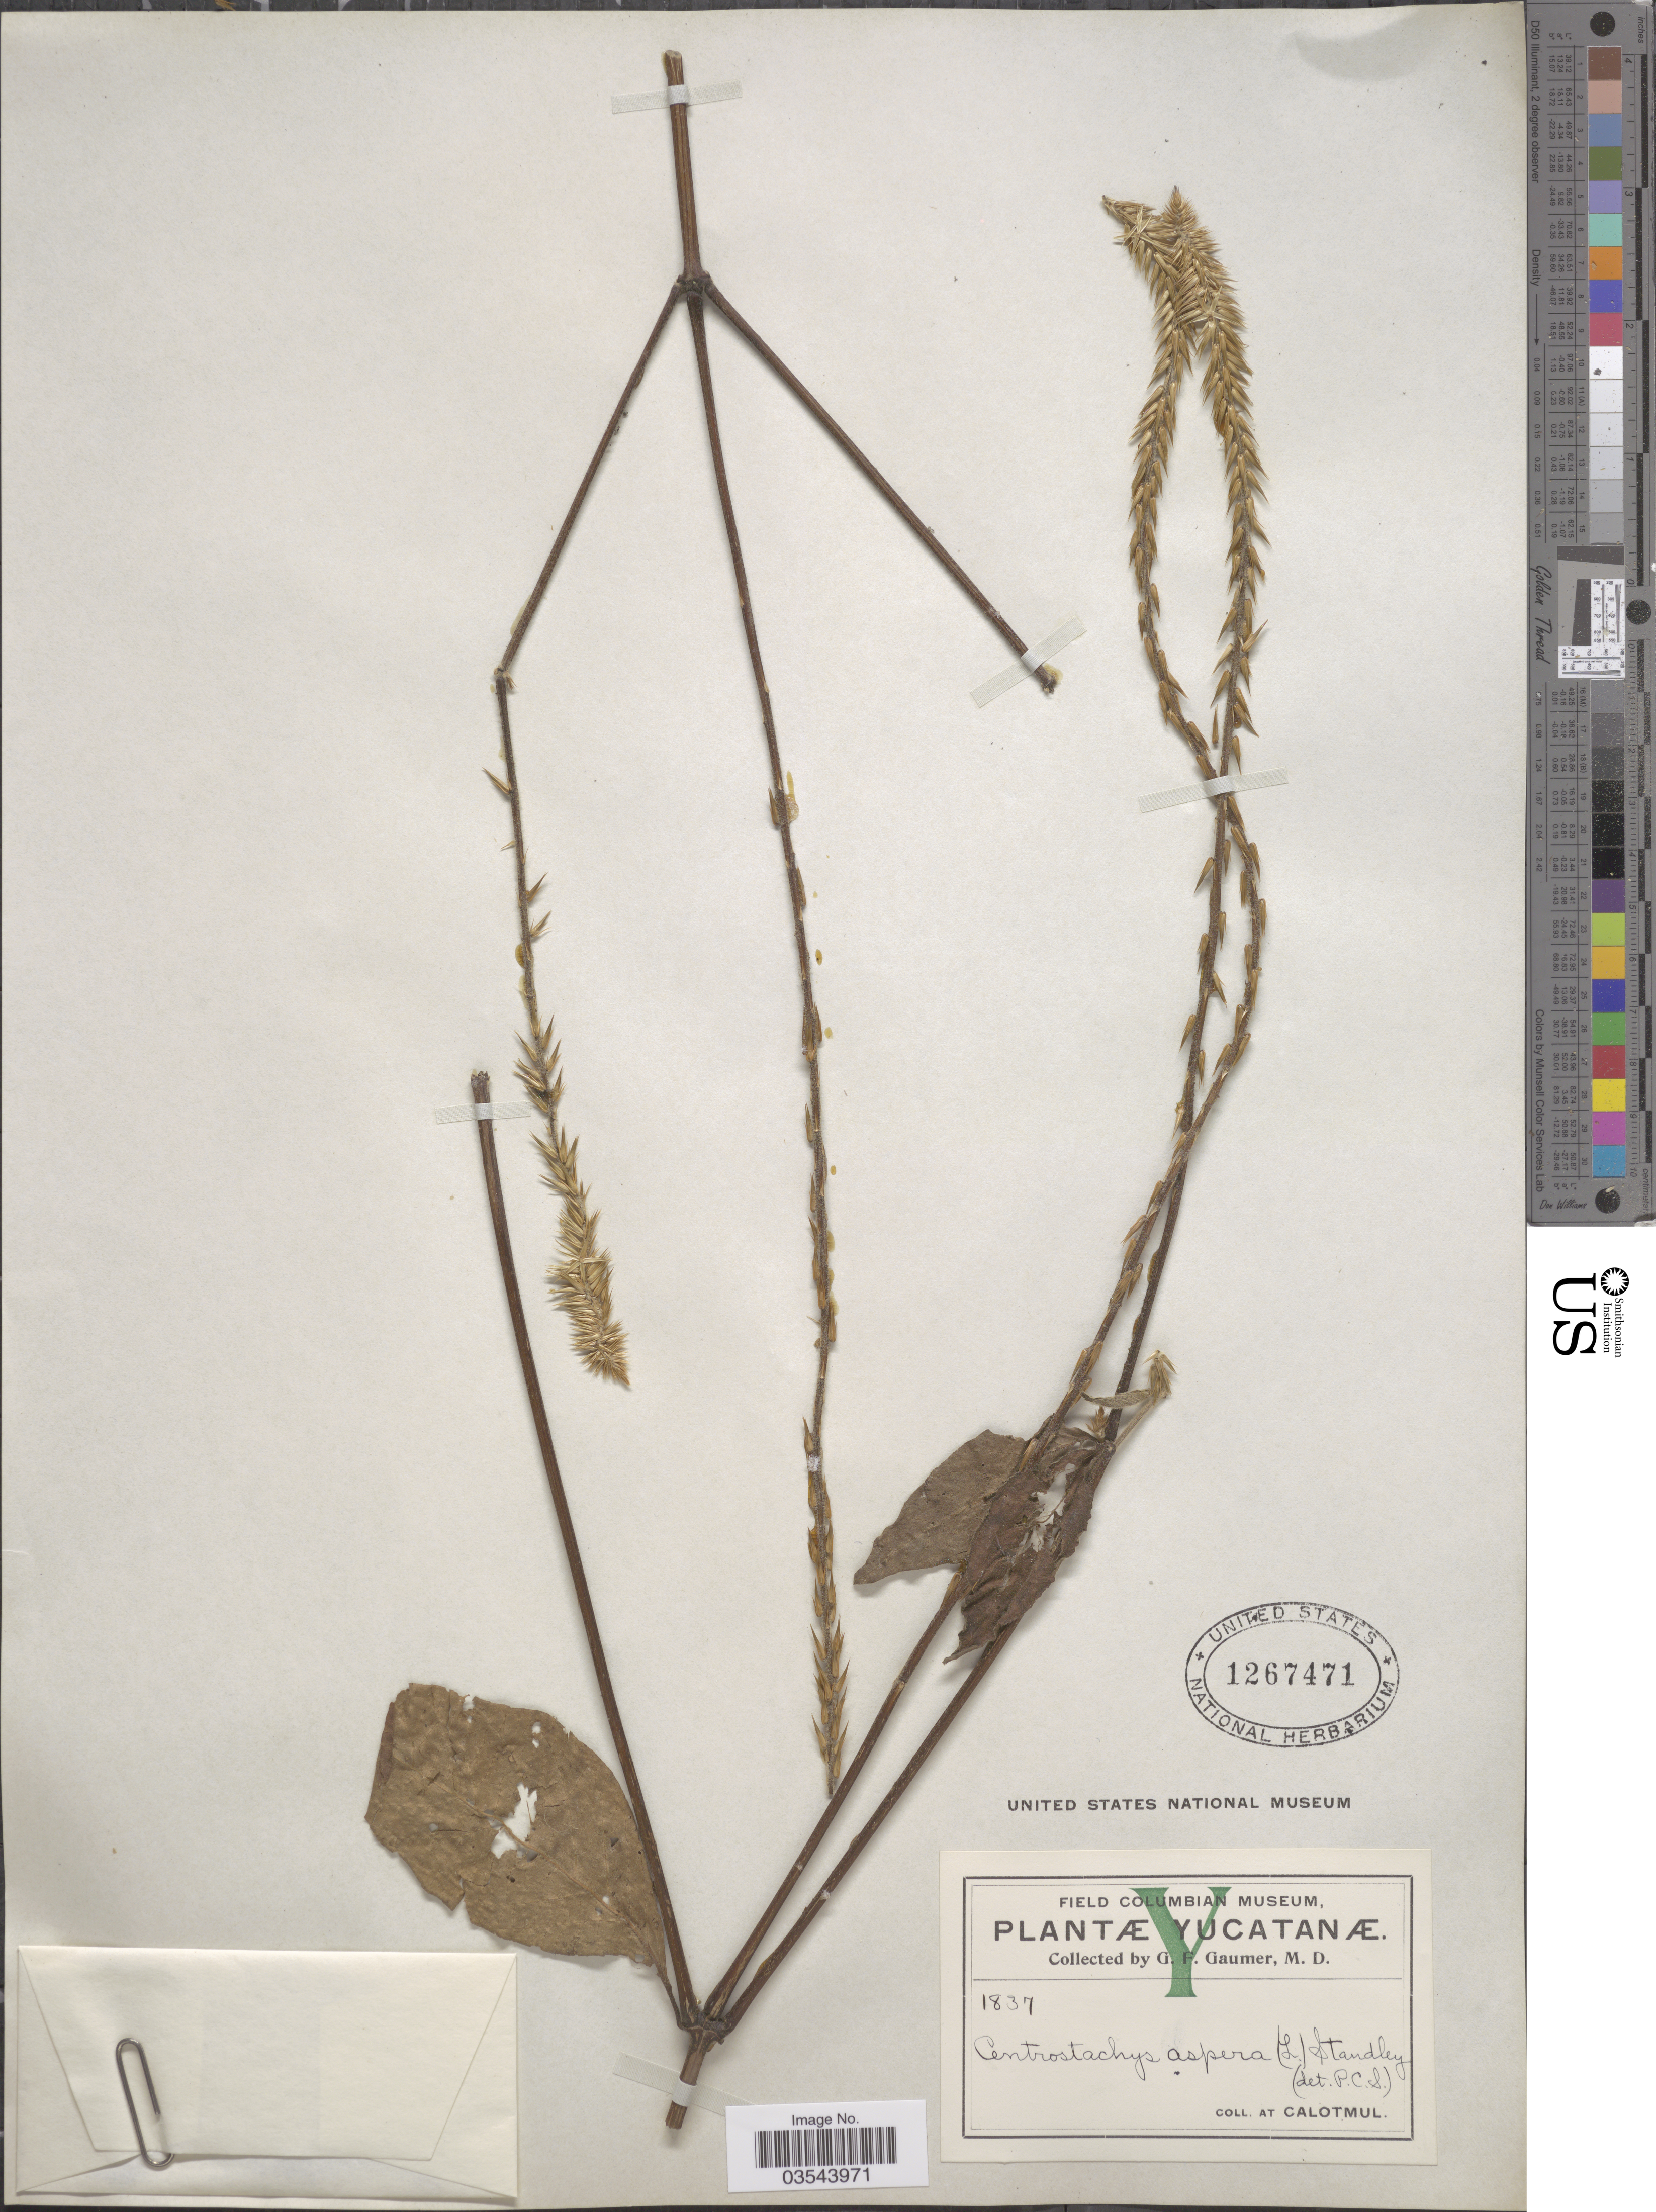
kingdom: Plantae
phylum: Tracheophyta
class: Magnoliopsida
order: Caryophyllales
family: Amaranthaceae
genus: Achyranthes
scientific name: Achyranthes aspera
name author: L.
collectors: G. F. Gaumer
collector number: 1837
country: Mexico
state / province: Yucatán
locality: At Calotmul.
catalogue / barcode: US 1267471